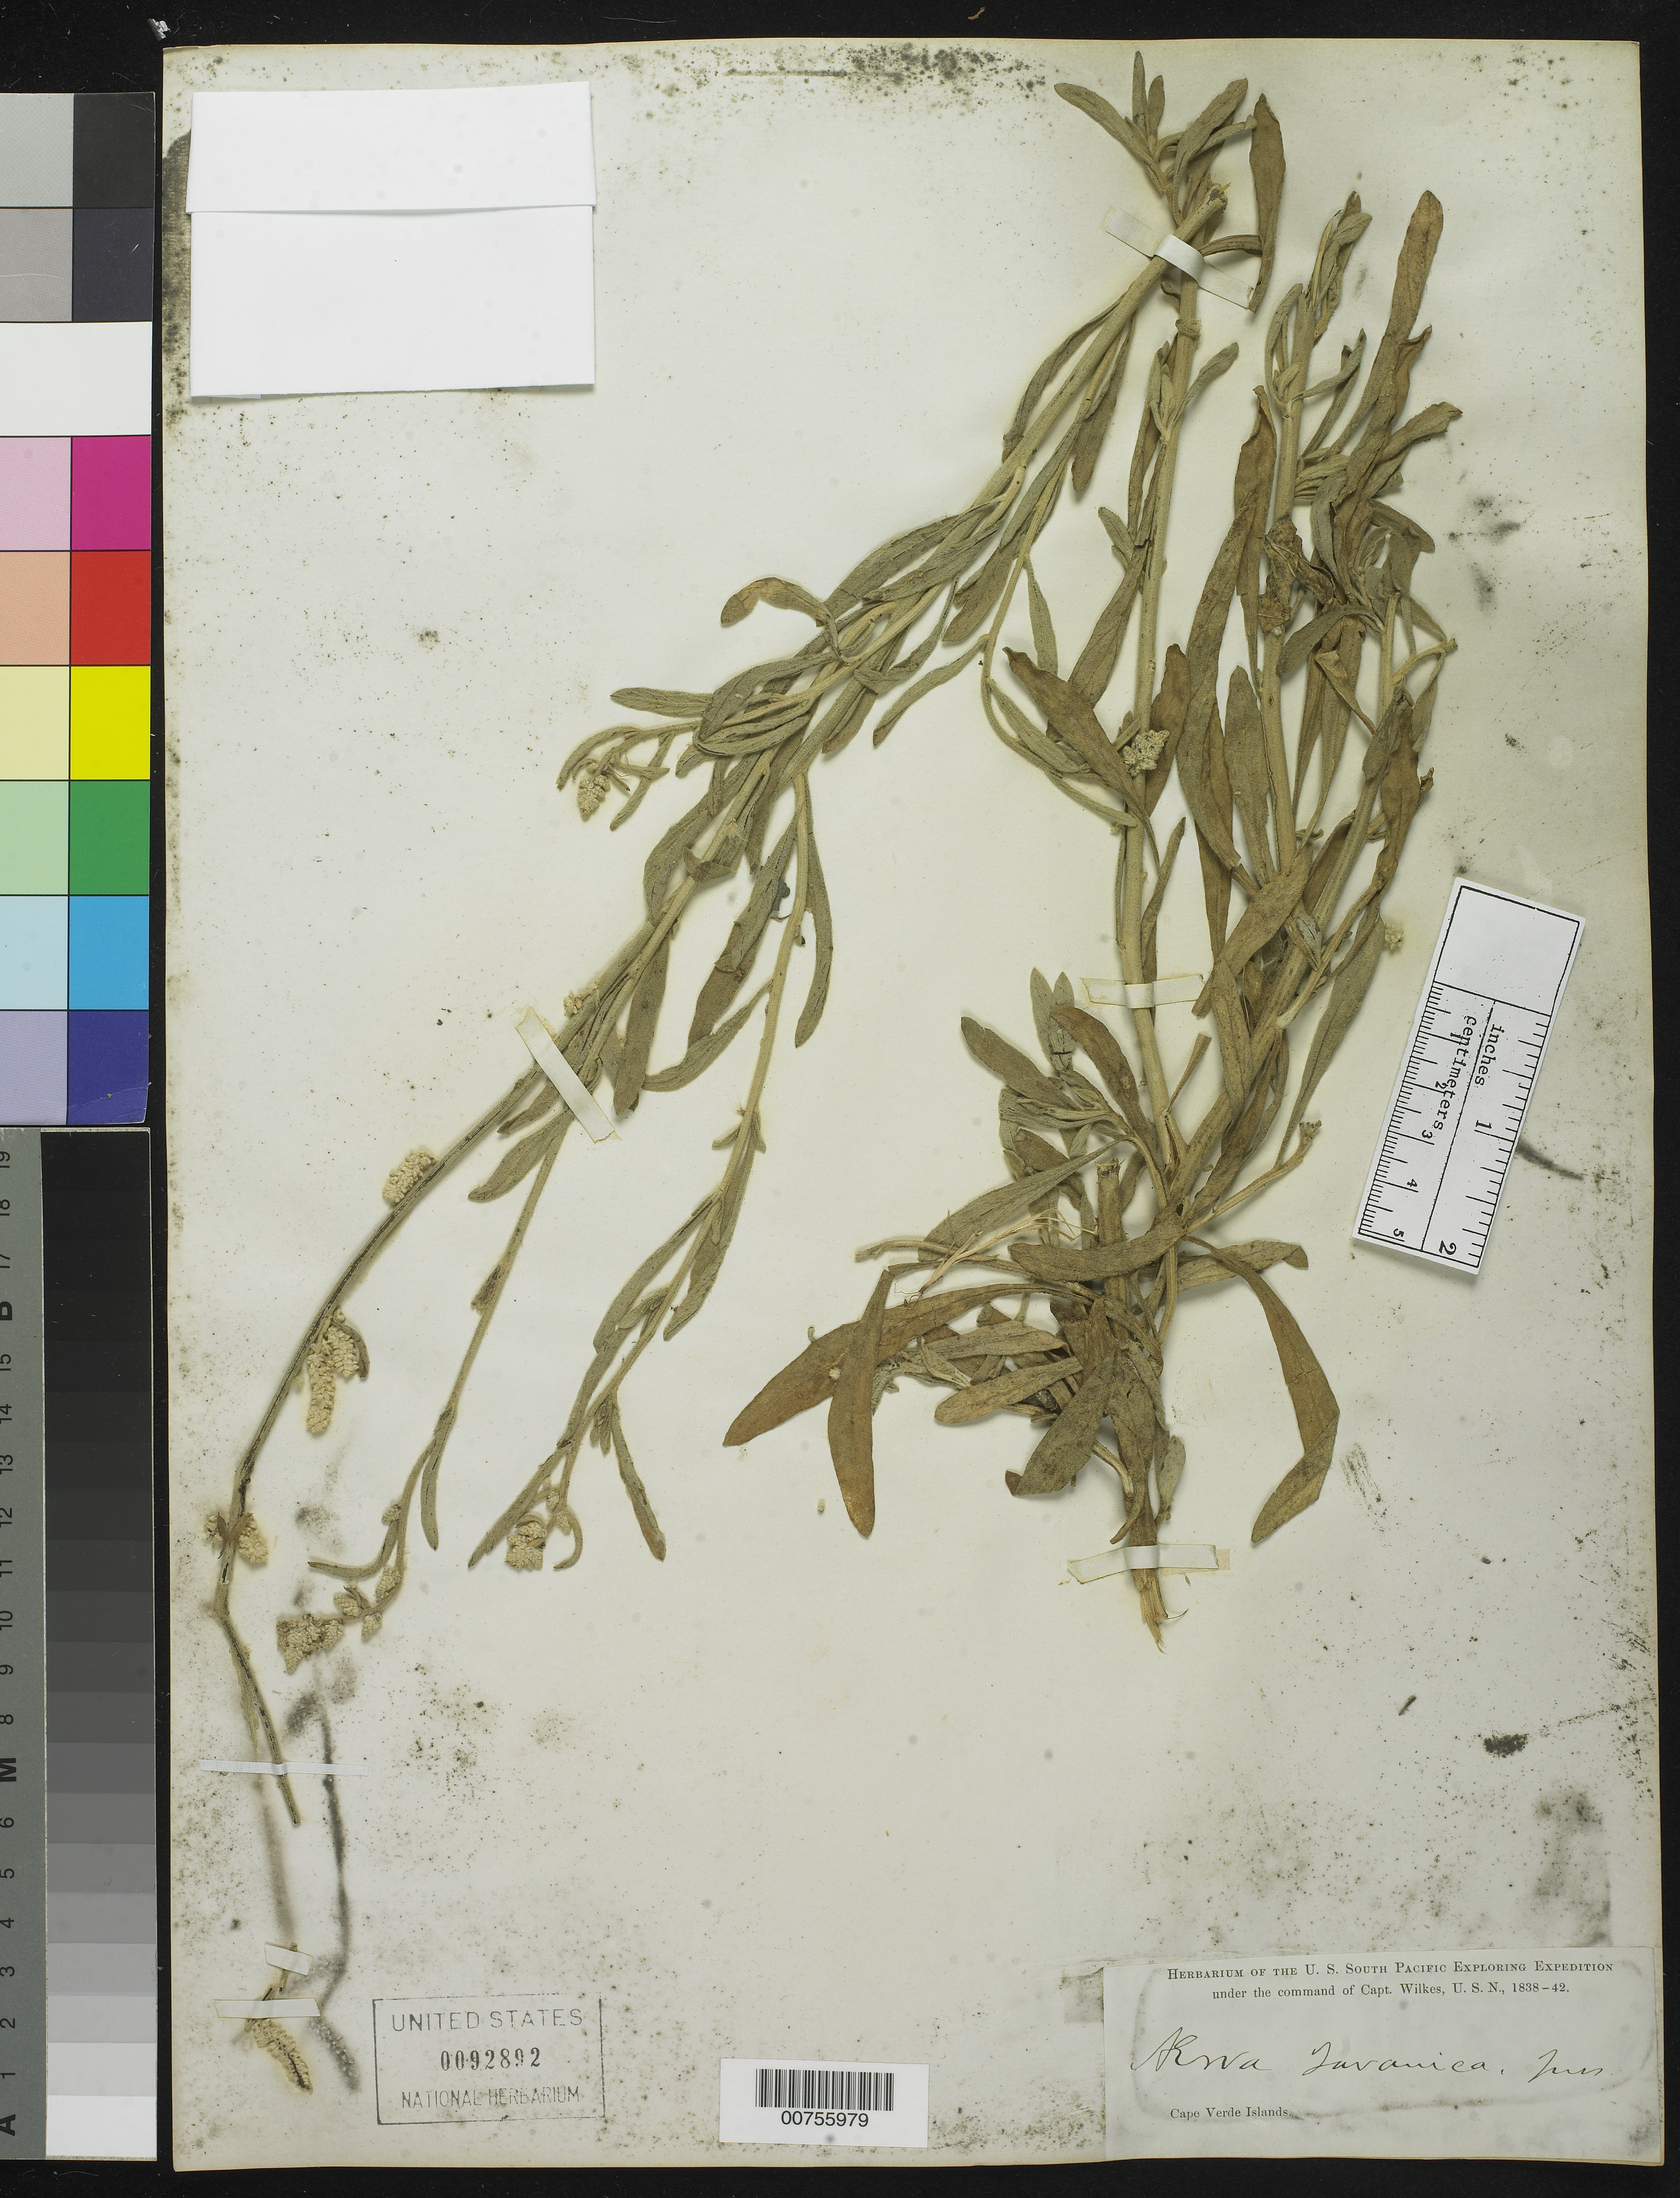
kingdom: Plantae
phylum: Tracheophyta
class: Magnoliopsida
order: Caryophyllales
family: Amaranthaceae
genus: Aerva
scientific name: Aerva javanica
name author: (Burm. f.) Juss. ex Schult.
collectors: Wilkes Explor. Exped.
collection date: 1838/1842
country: Cape Verde Islands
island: Cape Verde Is.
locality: Cape Verde Islands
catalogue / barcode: US 92892